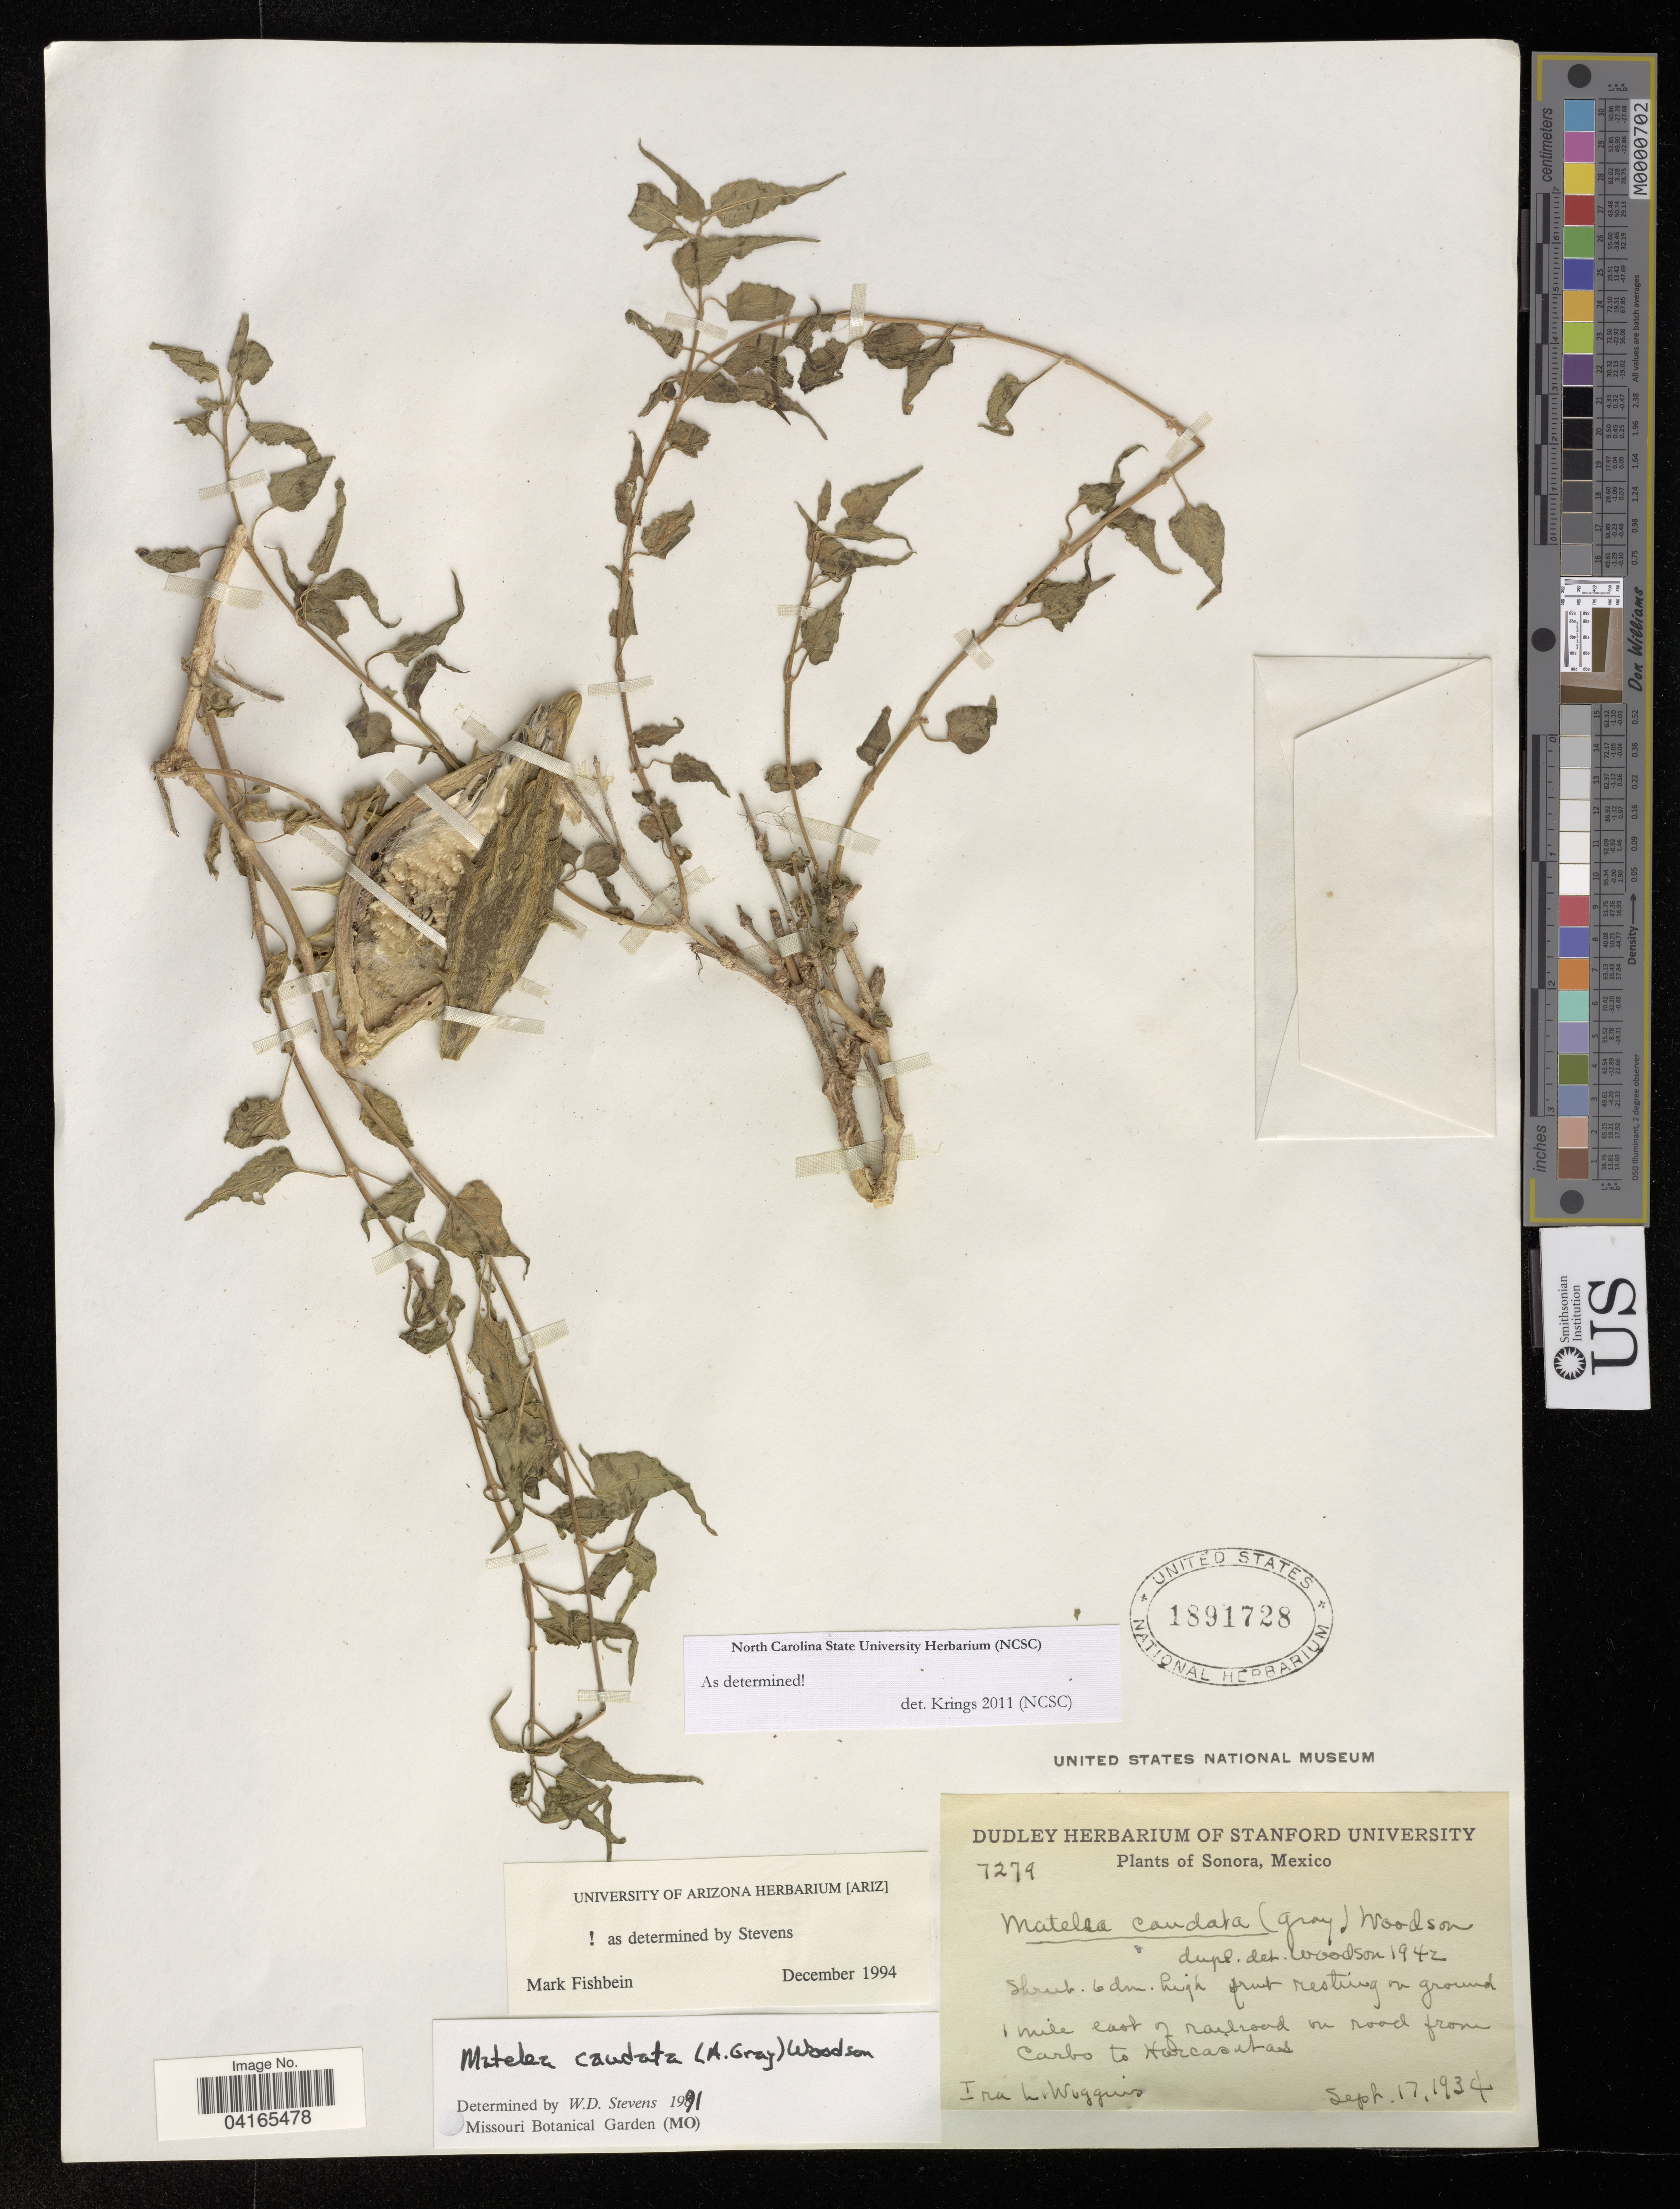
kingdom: Plantae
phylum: Tracheophyta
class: Magnoliopsida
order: Gentianales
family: Apocynaceae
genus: Matelea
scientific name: Matelea caudata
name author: (A. Gray) Woodson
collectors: I. Wuggins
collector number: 7279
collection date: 1934-09-17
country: Mexico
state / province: Sonora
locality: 1 mile east of railroad on road from Carbo to Horcasitas.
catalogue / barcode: US 1891728